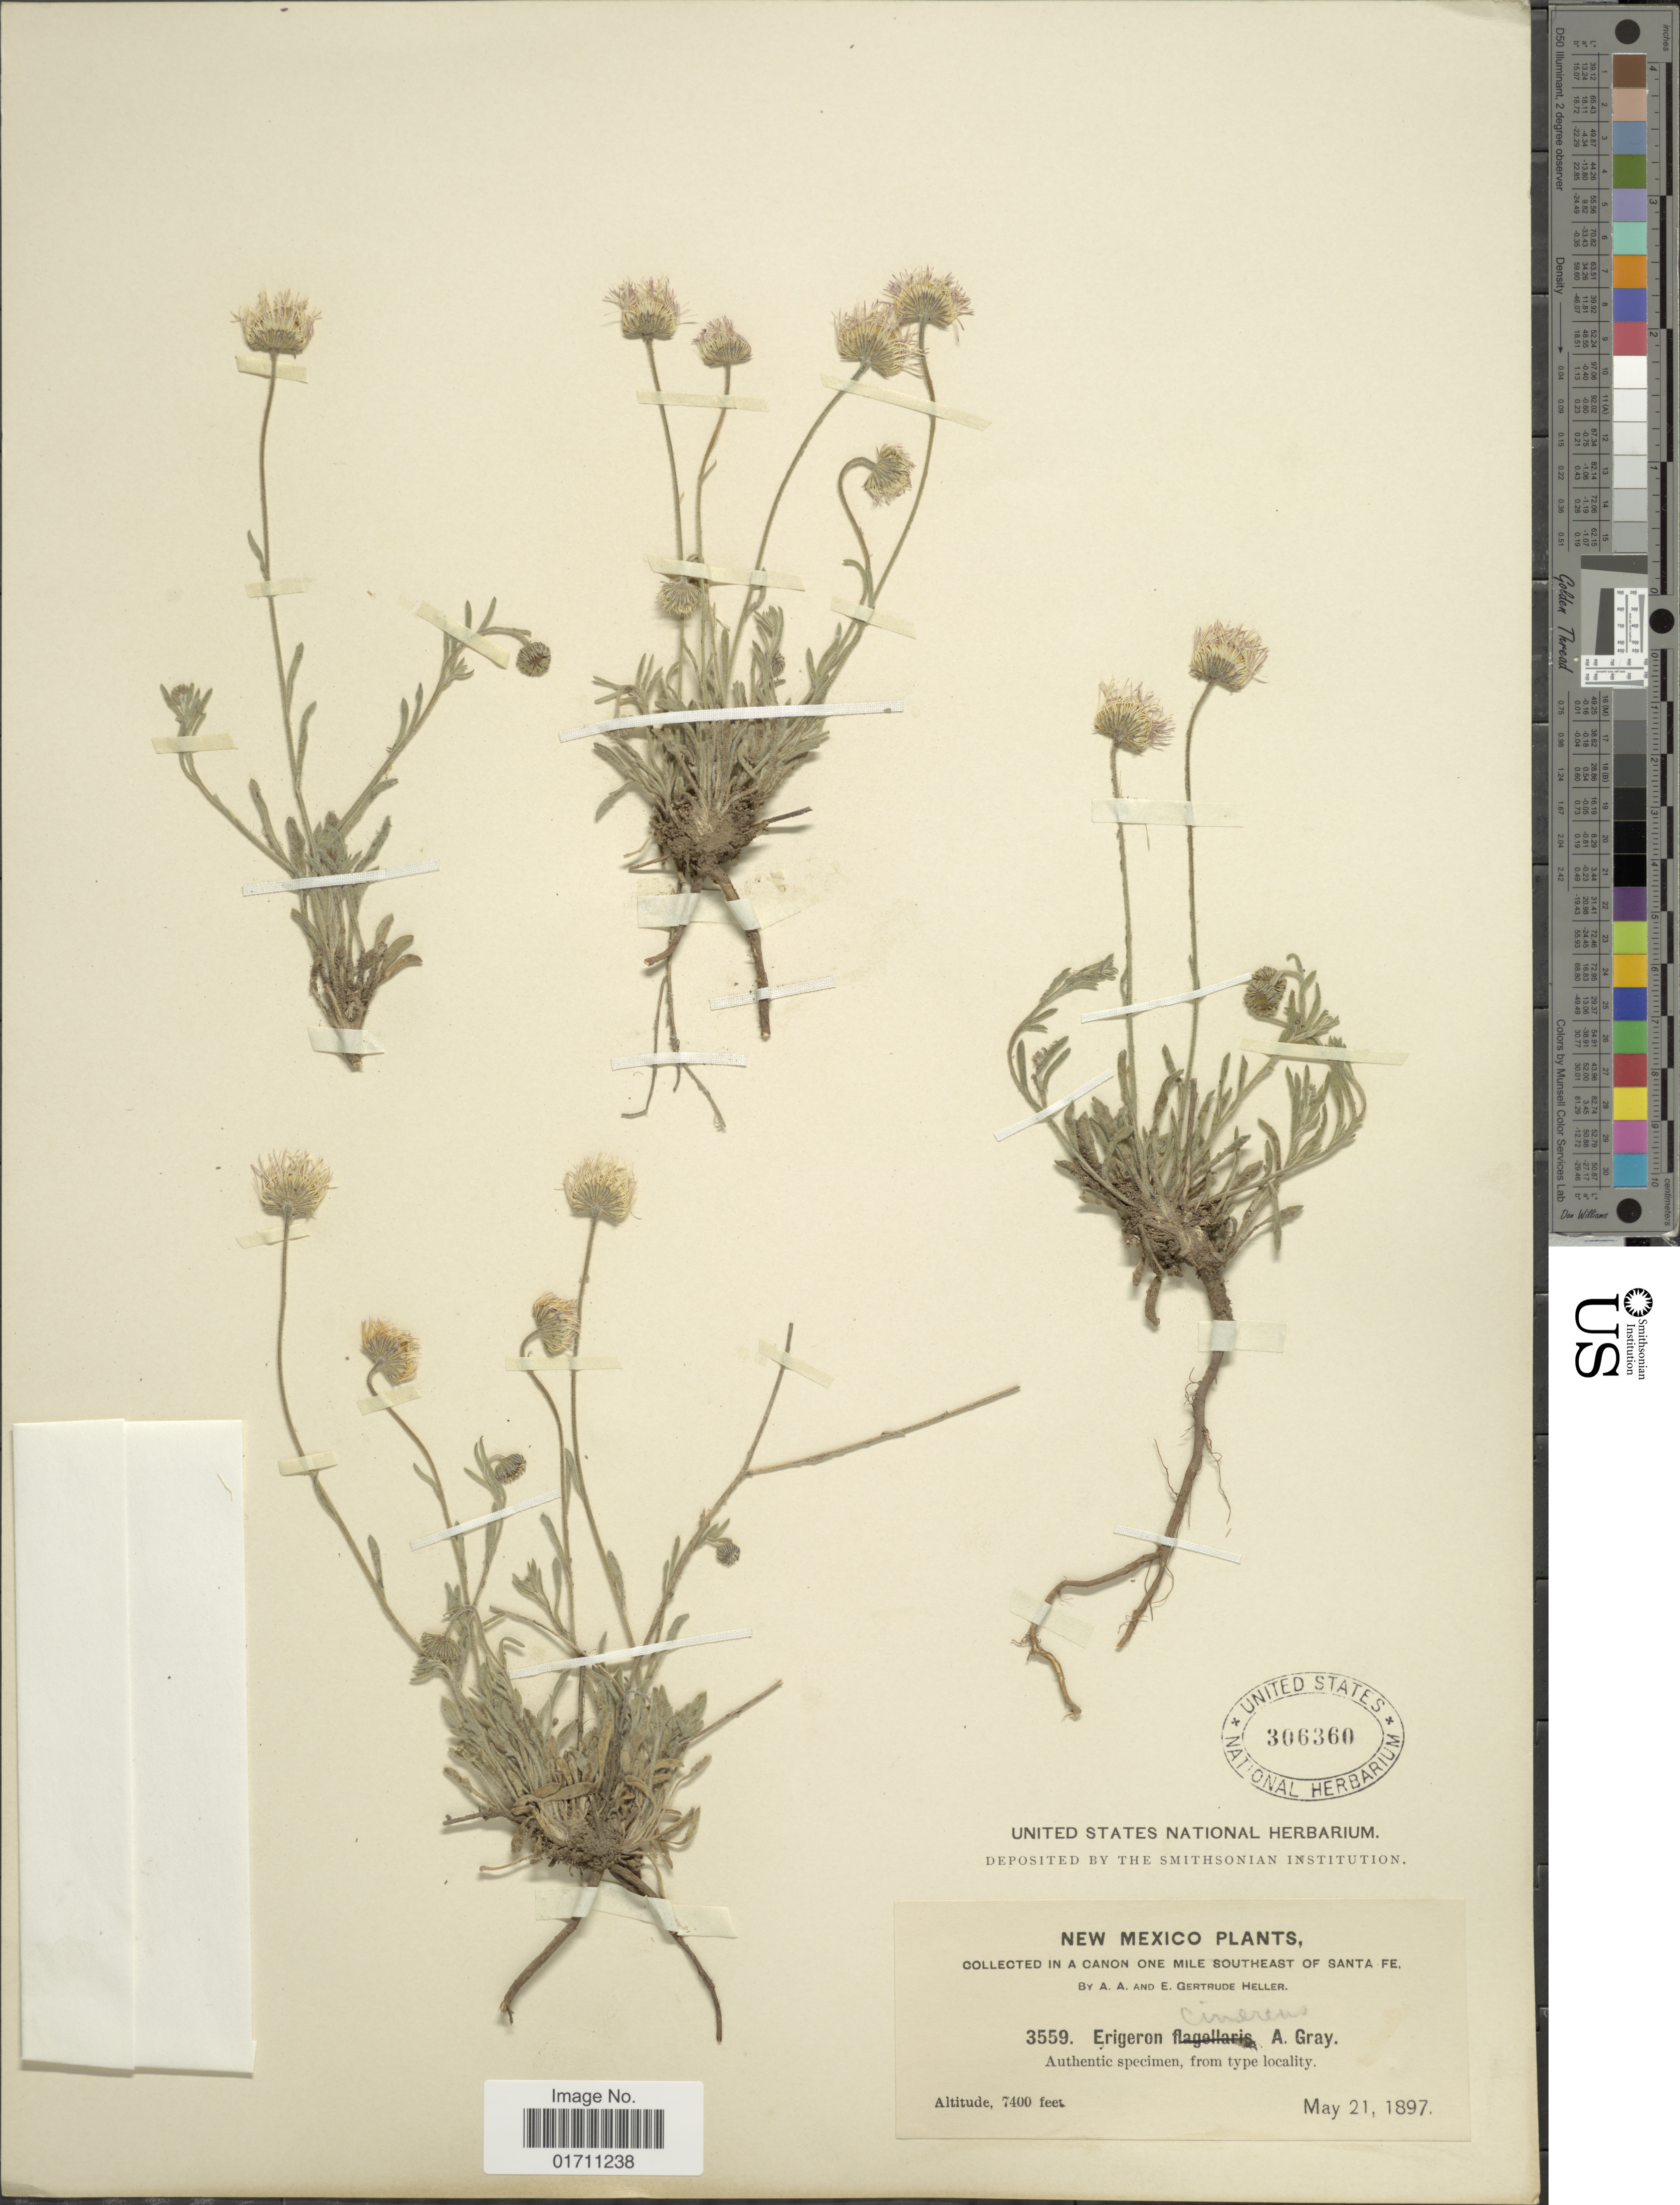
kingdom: Plantae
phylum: Tracheophyta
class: Magnoliopsida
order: Asterales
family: Asteraceae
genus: Erigeron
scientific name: Erigeron colomexicanus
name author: A. Nelson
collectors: A. A. Heller & E. G. Heller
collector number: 3559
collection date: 1897-05-21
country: United States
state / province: New Mexico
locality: In a Canon One Mile Southeast of Santa Fe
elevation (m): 2256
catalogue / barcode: US 306360